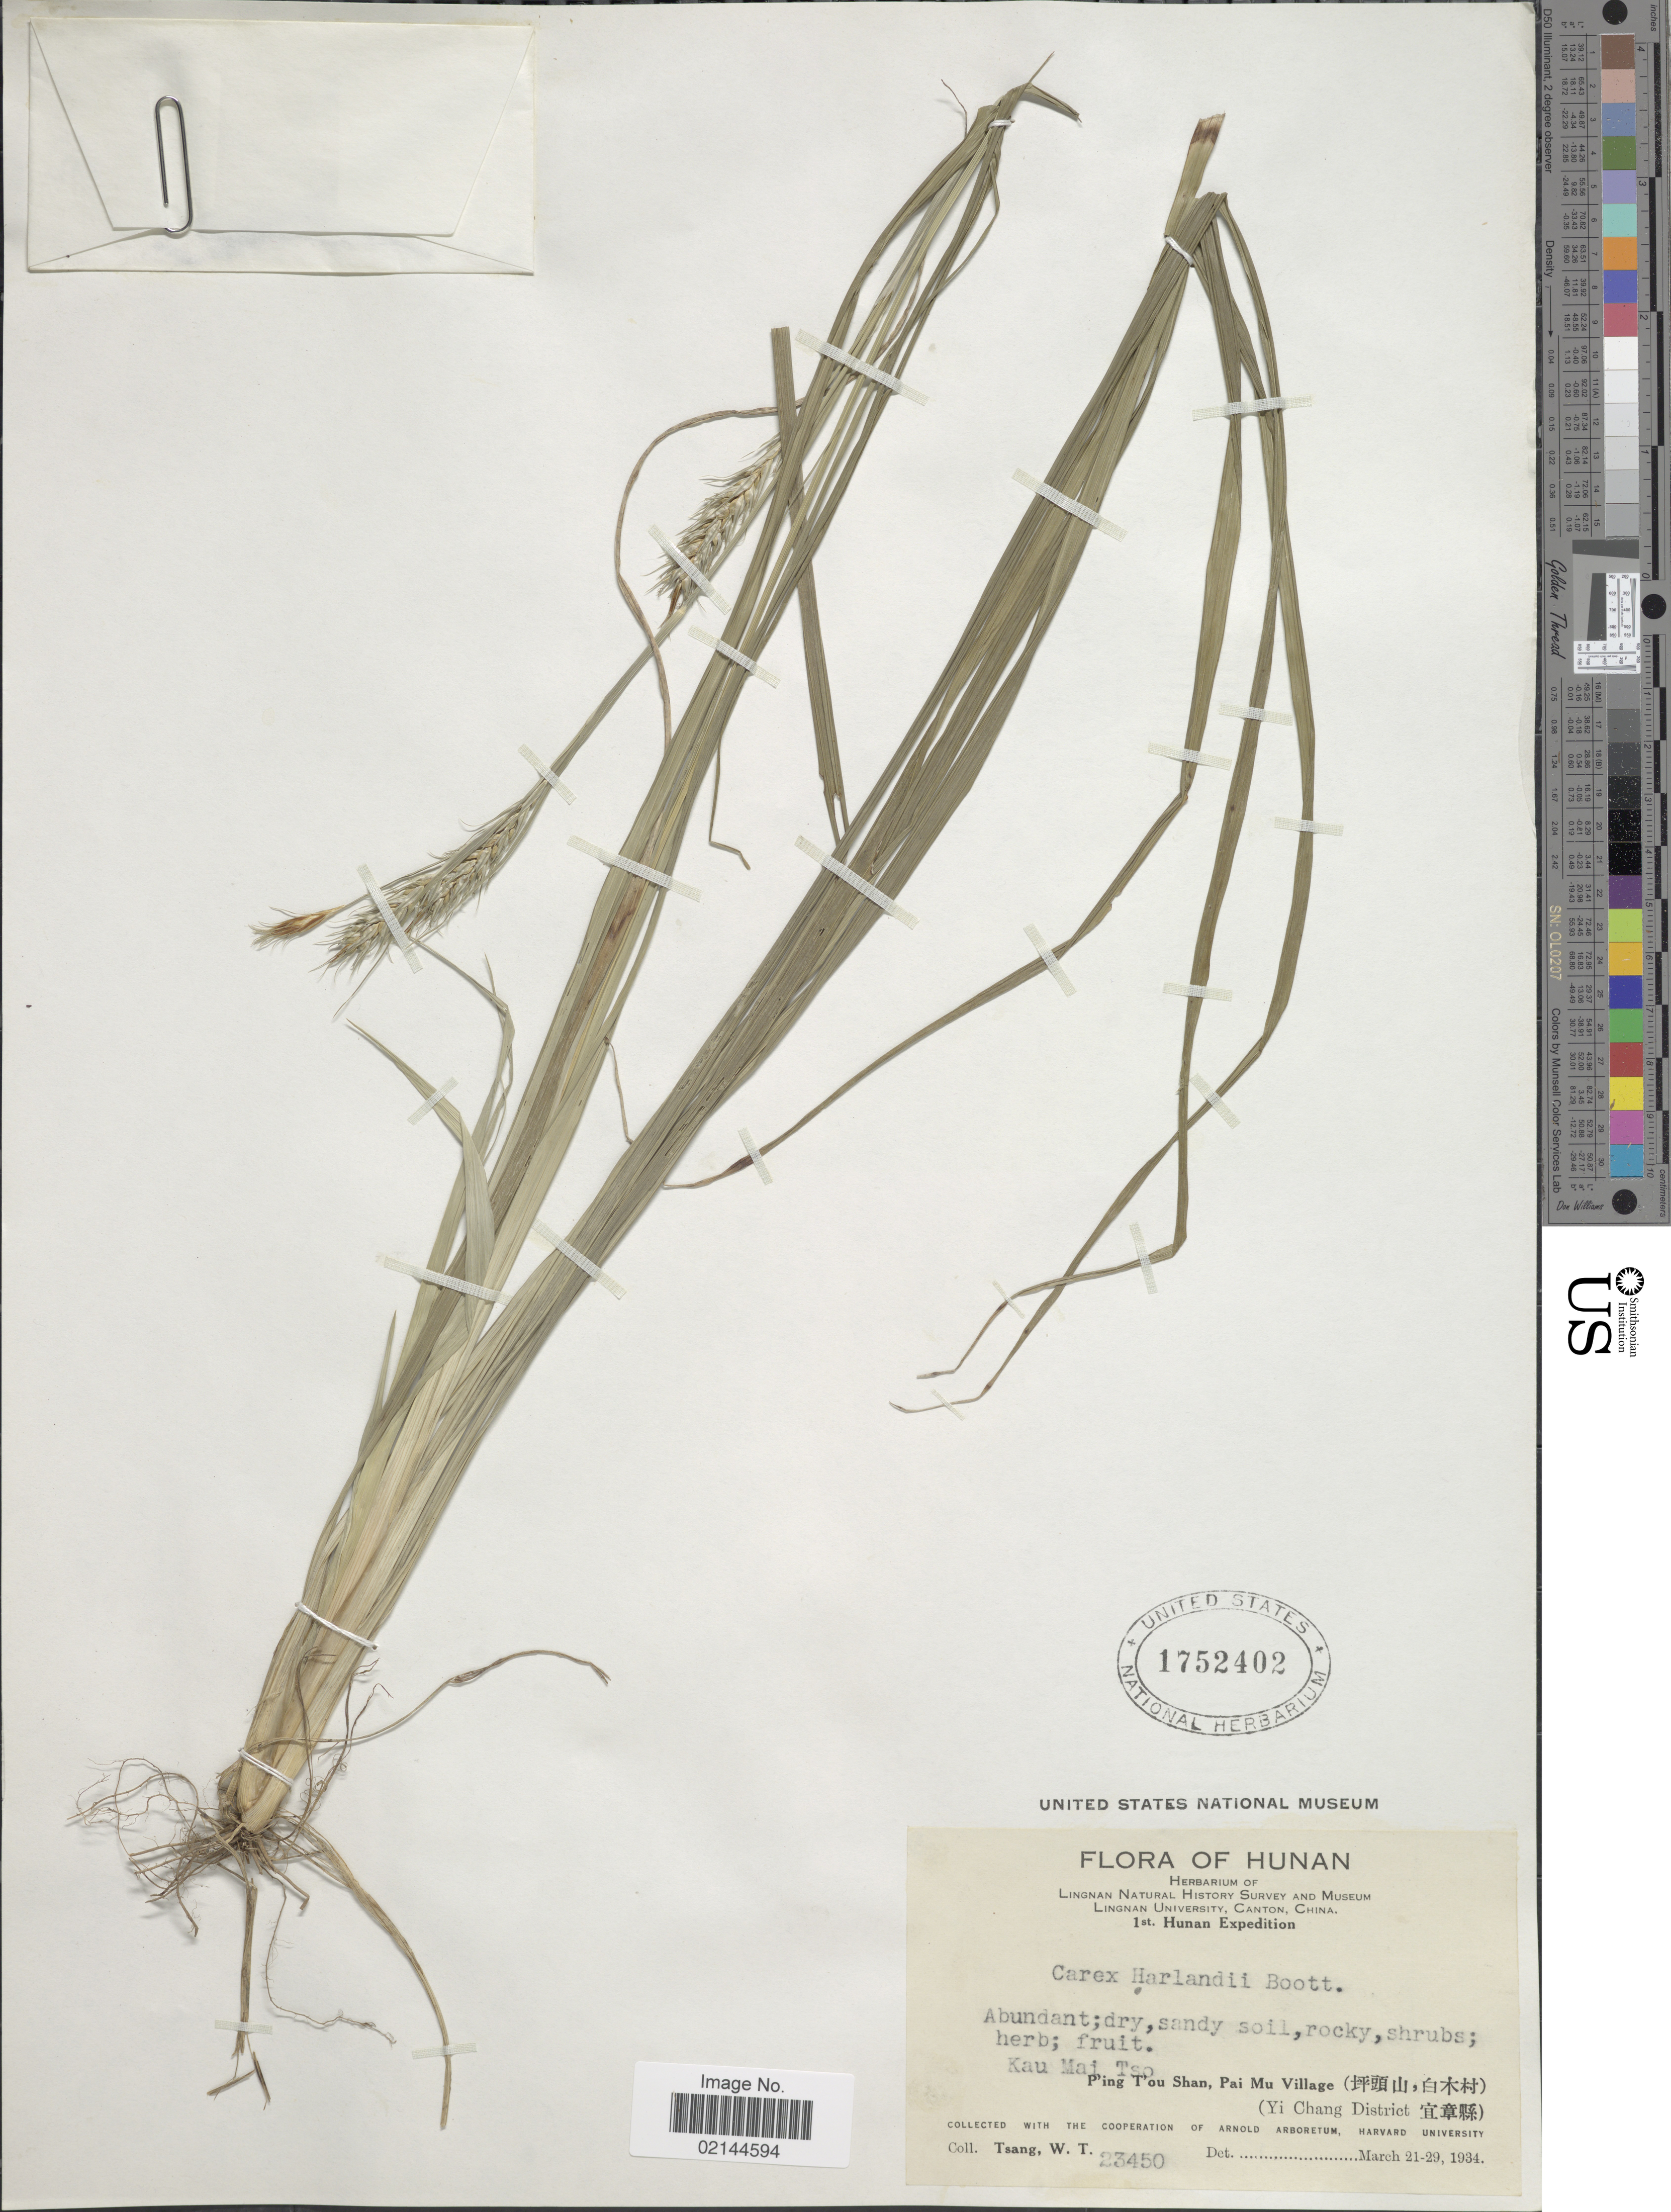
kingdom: Plantae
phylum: Tracheophyta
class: Liliopsida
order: Poales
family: Cyperaceae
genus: Carex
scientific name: Carex harlandii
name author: Boott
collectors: W. T. Tsang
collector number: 23450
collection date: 1934-03-21/1934-03-29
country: China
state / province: Hunan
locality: Ping T'ou Shan, Pai Mu Village (Yi Chang District)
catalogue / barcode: US 1752402